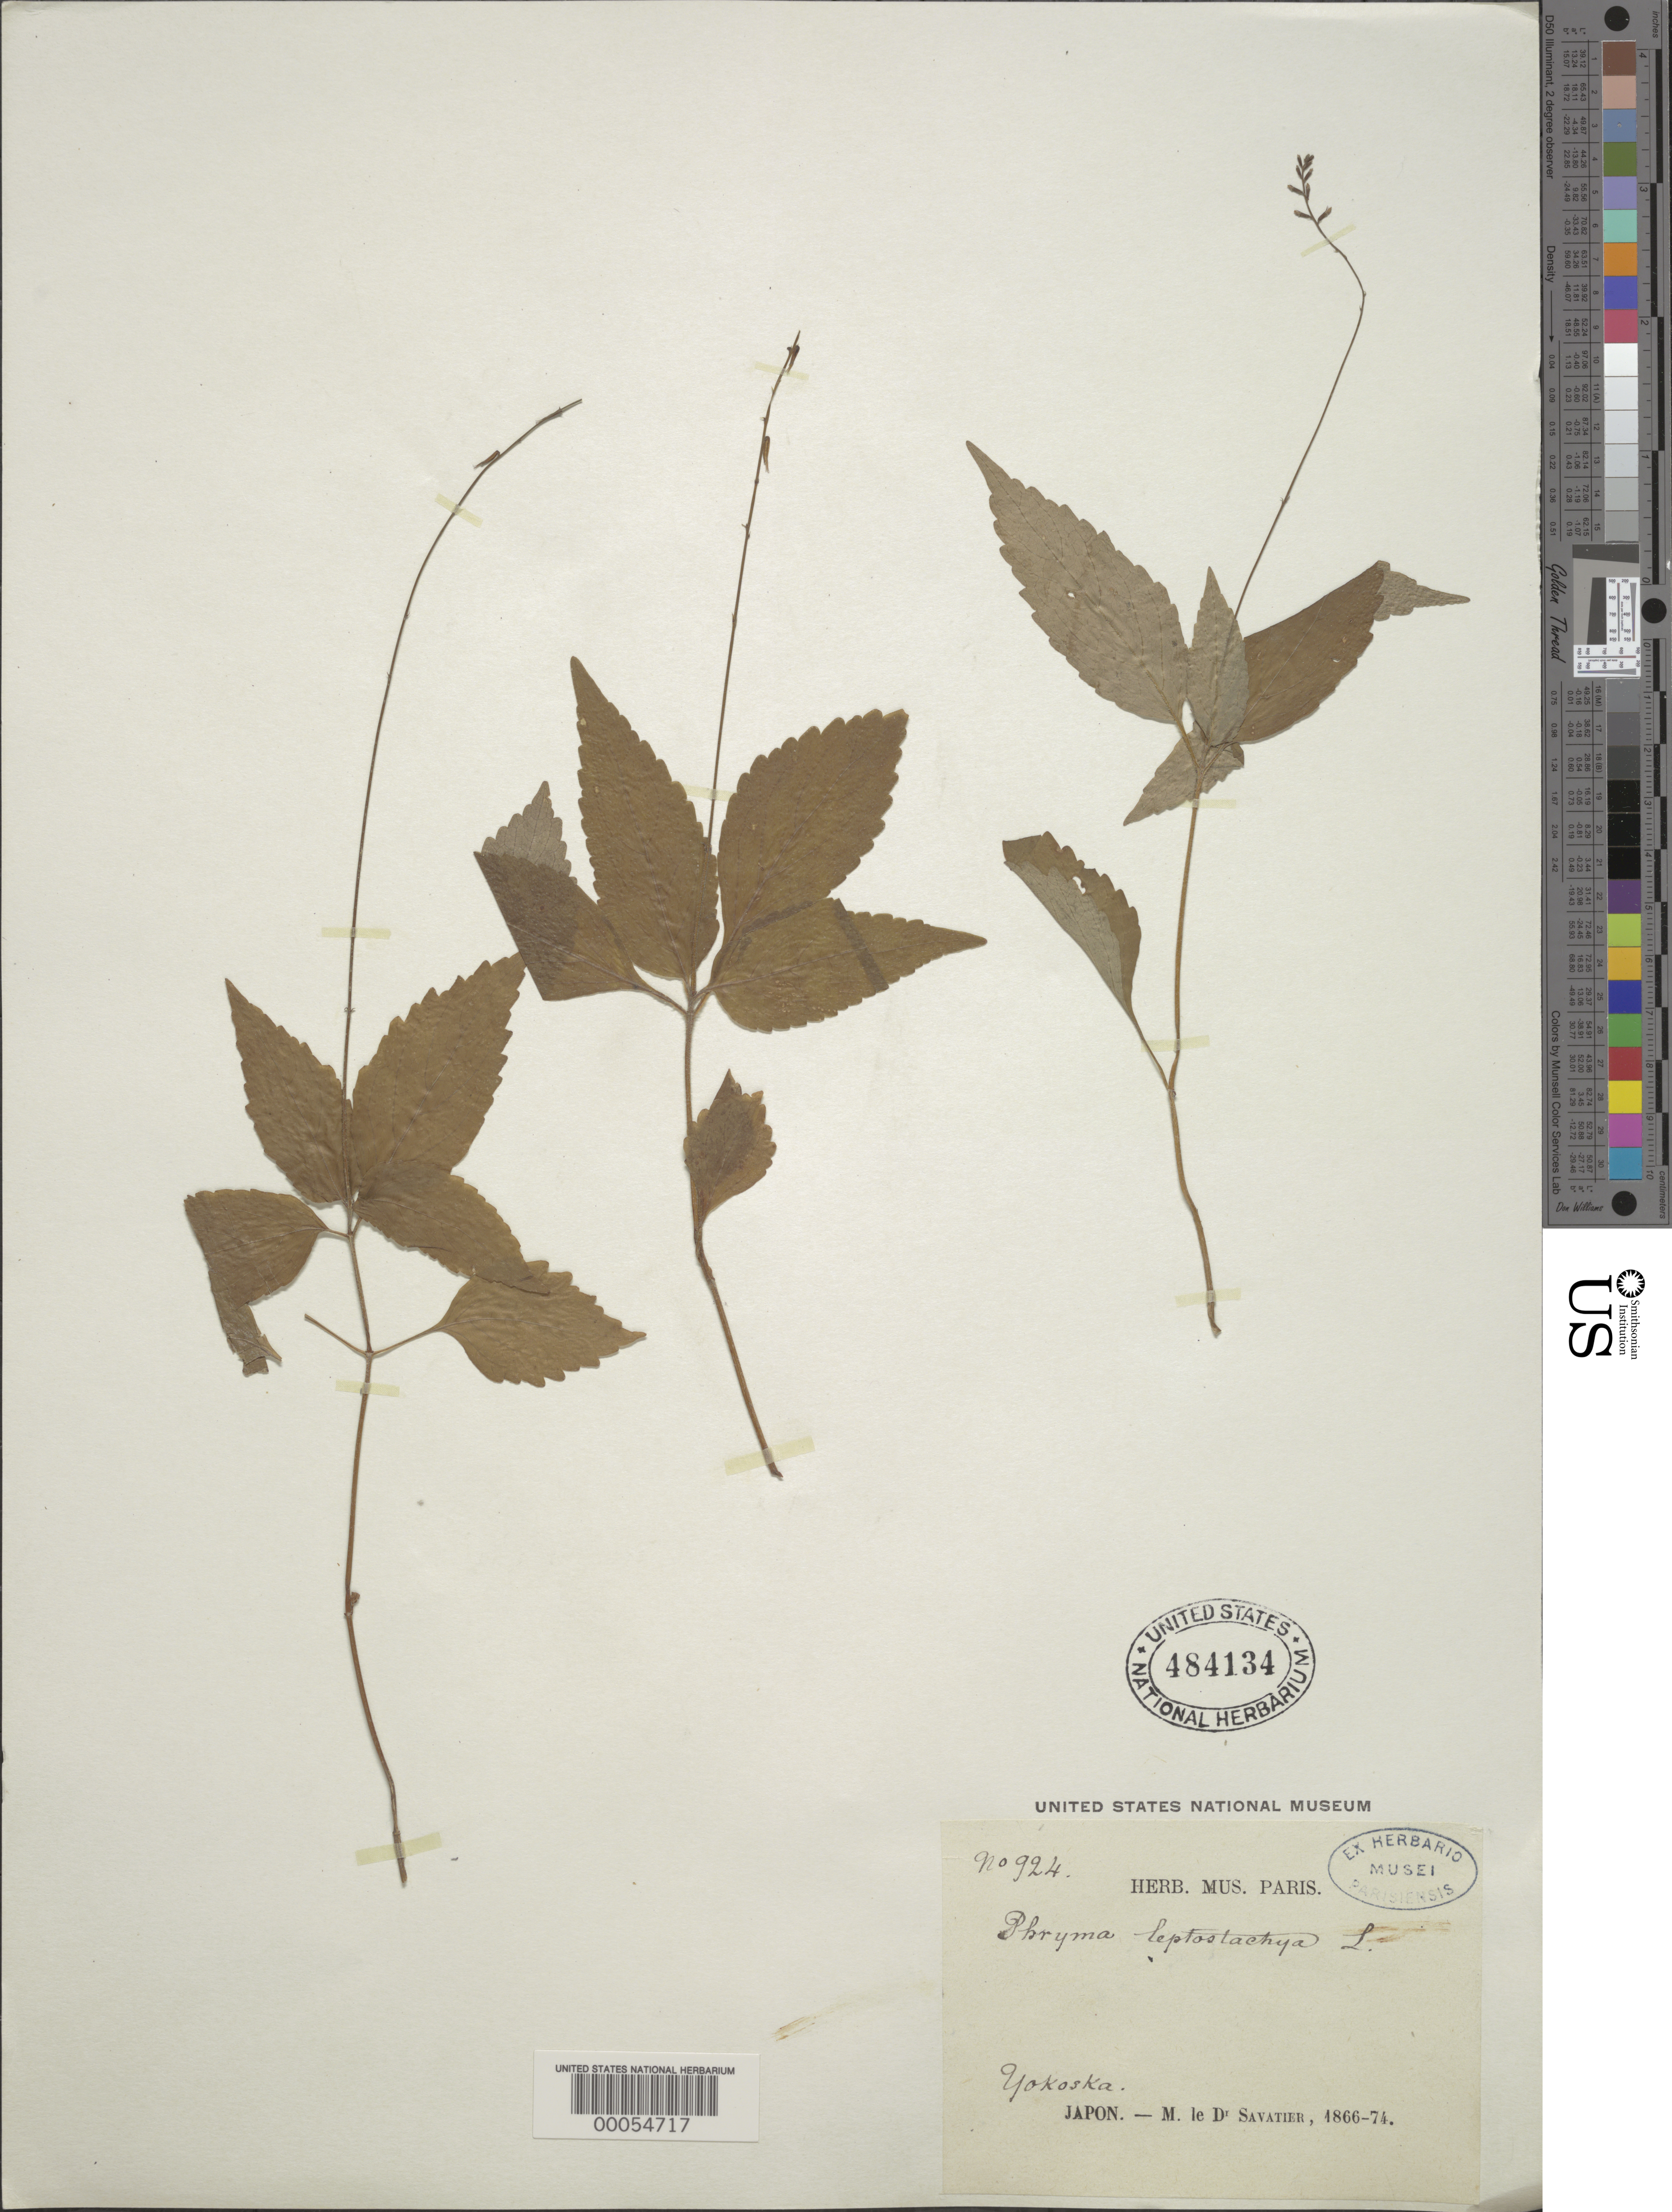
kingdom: Plantae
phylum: Tracheophyta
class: Magnoliopsida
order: Lamiales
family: Phrymaceae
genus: Phryma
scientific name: Phryma leptostachya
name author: L.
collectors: P. Savatier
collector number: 924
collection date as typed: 1866 to -- -- 1874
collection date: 1866/1874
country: Japan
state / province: Kanagawa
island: Honshu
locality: Yokosuka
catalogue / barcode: US 484134